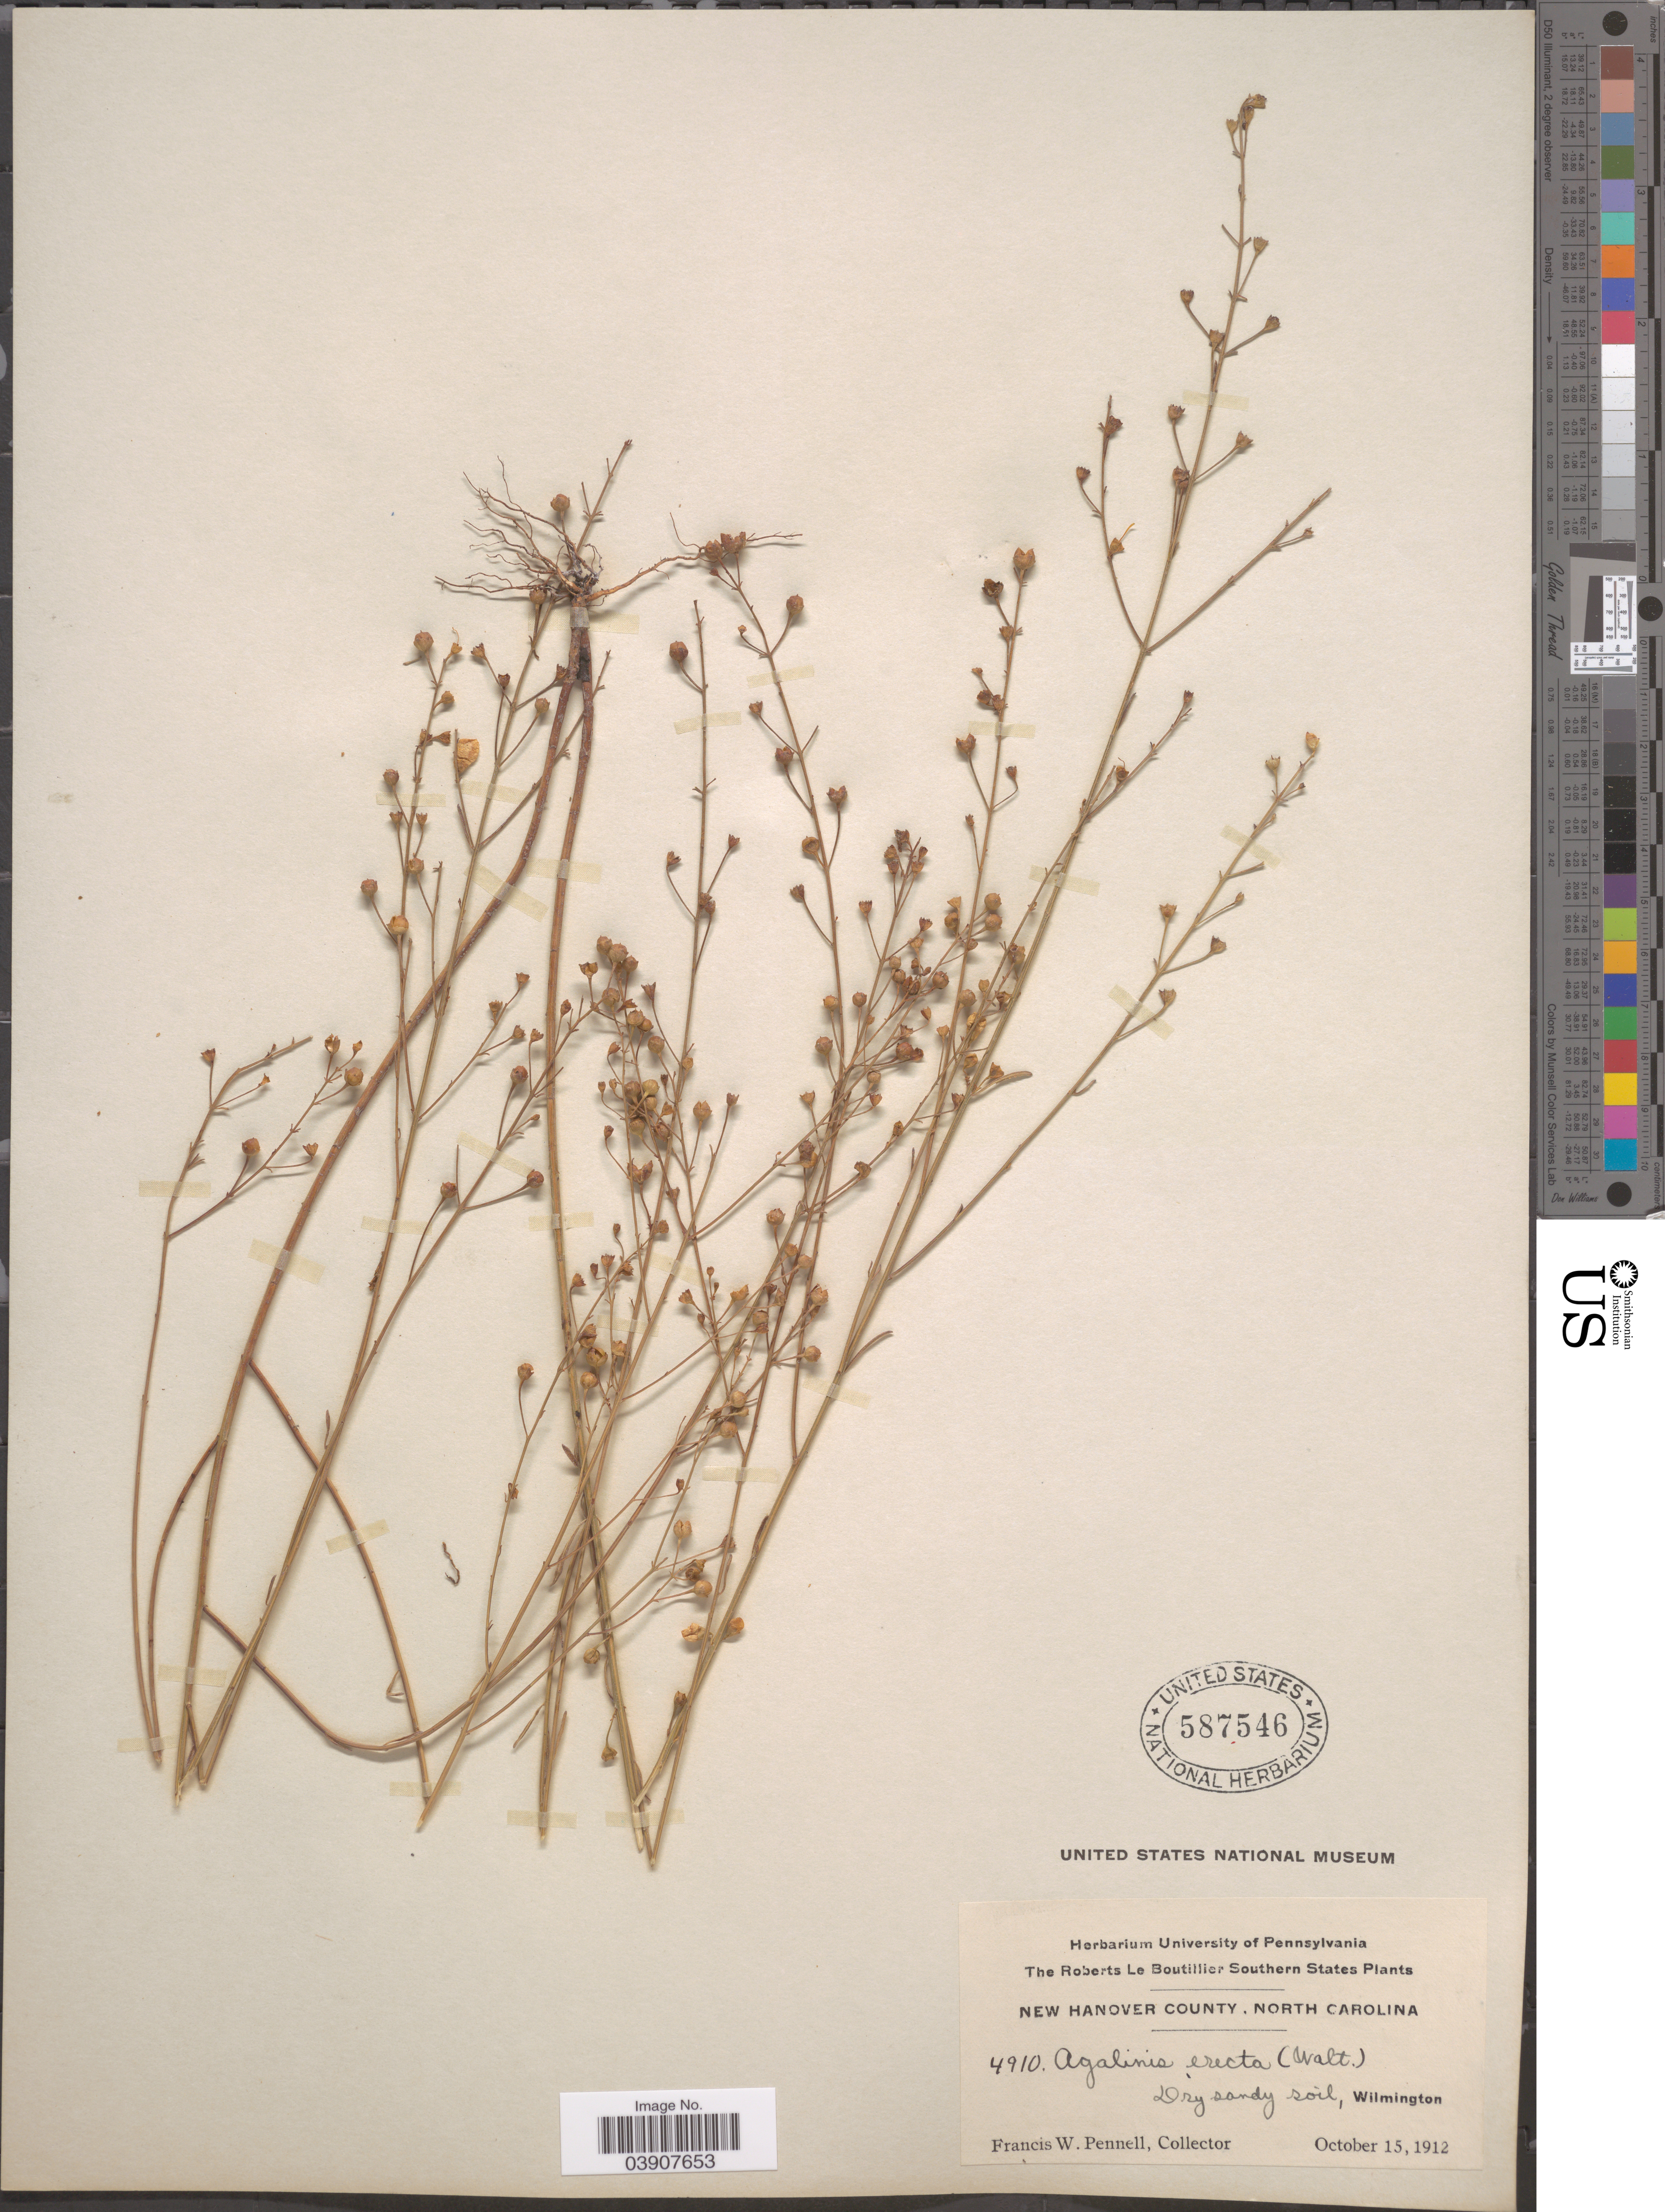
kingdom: Plantae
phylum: Tracheophyta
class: Magnoliopsida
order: Lamiales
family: Orobanchaceae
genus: Agalinis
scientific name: Agalinis erecta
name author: Pennell ex Small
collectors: F. W. Pennell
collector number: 4910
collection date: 1912-10-15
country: United States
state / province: North Carolina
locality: Southern States. New Hanover County, Wilmington.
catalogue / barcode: US 587546